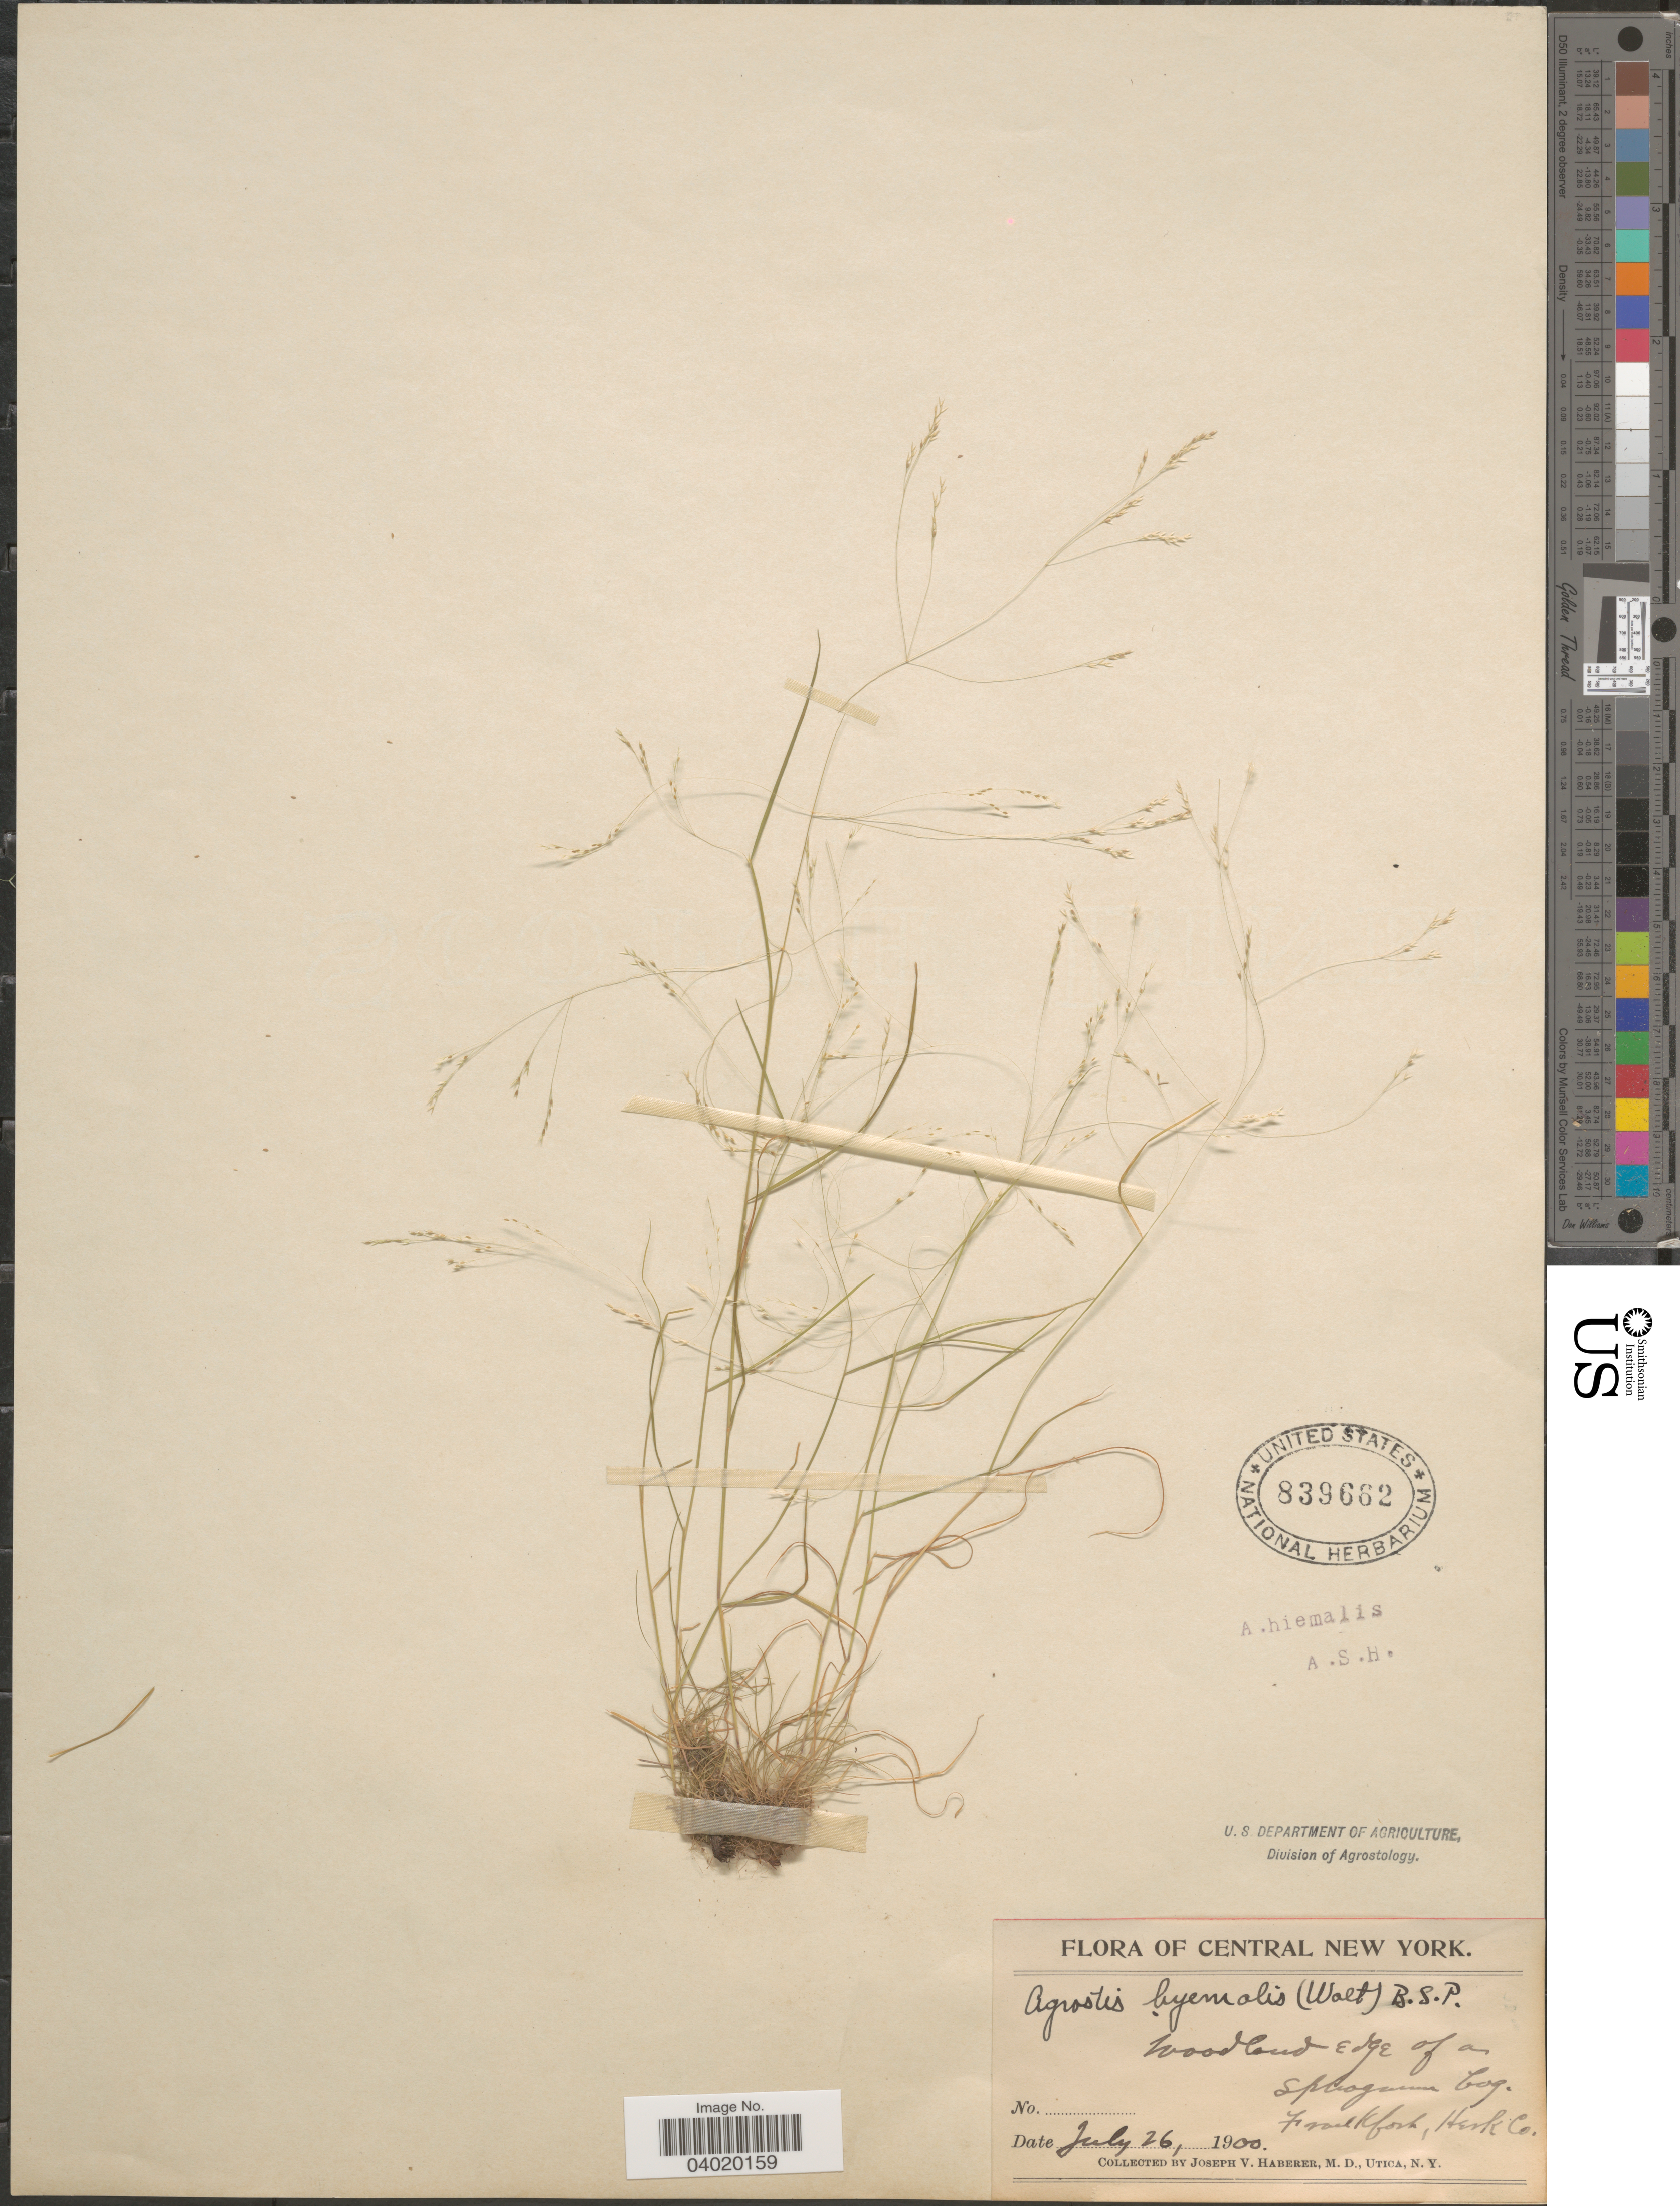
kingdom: Plantae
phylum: Tracheophyta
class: Liliopsida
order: Poales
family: Poaceae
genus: Agrostis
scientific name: Agrostis hyemalis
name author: (Walter) Britton et al.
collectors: J. V. Haberer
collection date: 1900-07-26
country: United States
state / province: New York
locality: Central New York. Woodland edge of a sphagnum bog. Frankfort, Herk Co.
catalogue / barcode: US 839662